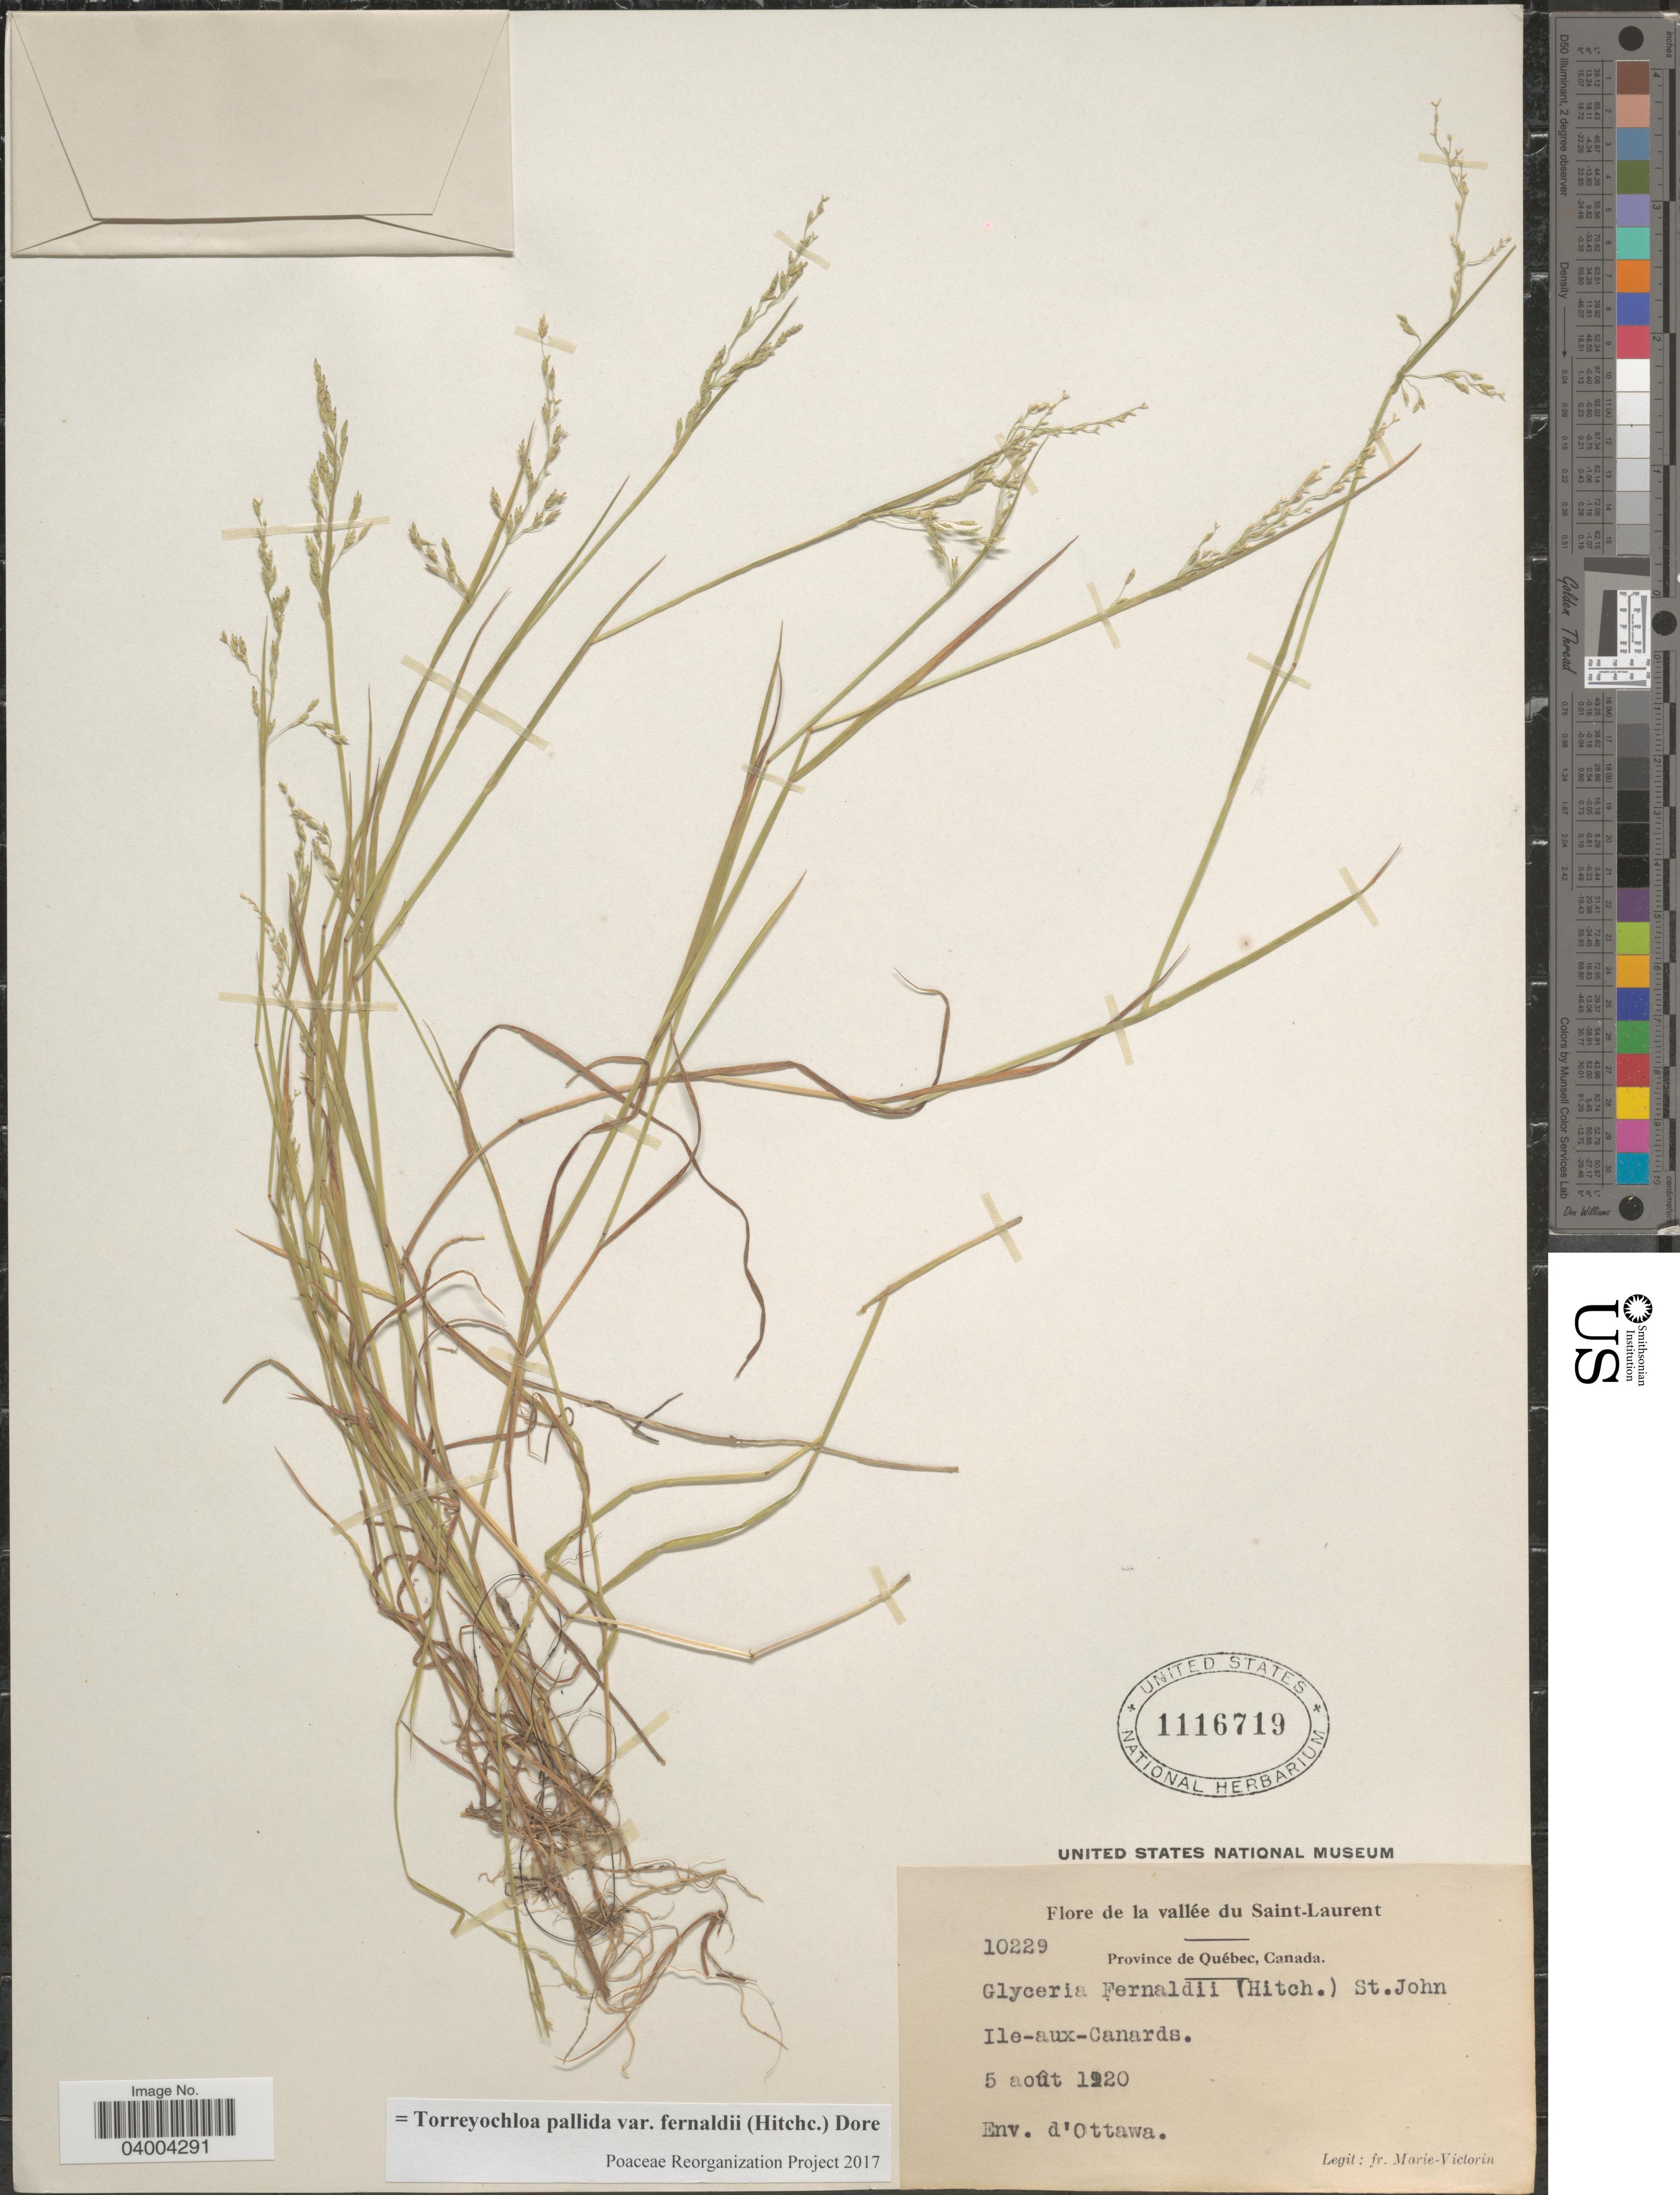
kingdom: Plantae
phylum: Tracheophyta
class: Liliopsida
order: Poales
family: Poaceae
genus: Torreyochloa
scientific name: Torreyochloa pallida var. fernaldii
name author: (Hitchc.) Dore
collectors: F. Marie-Victorin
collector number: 10229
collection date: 1920-08-05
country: Canada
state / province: Quebec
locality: La vallée du Saint-Laurent. Ile-aux-Canards. env. d' Ottawa.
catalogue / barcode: US 1116719